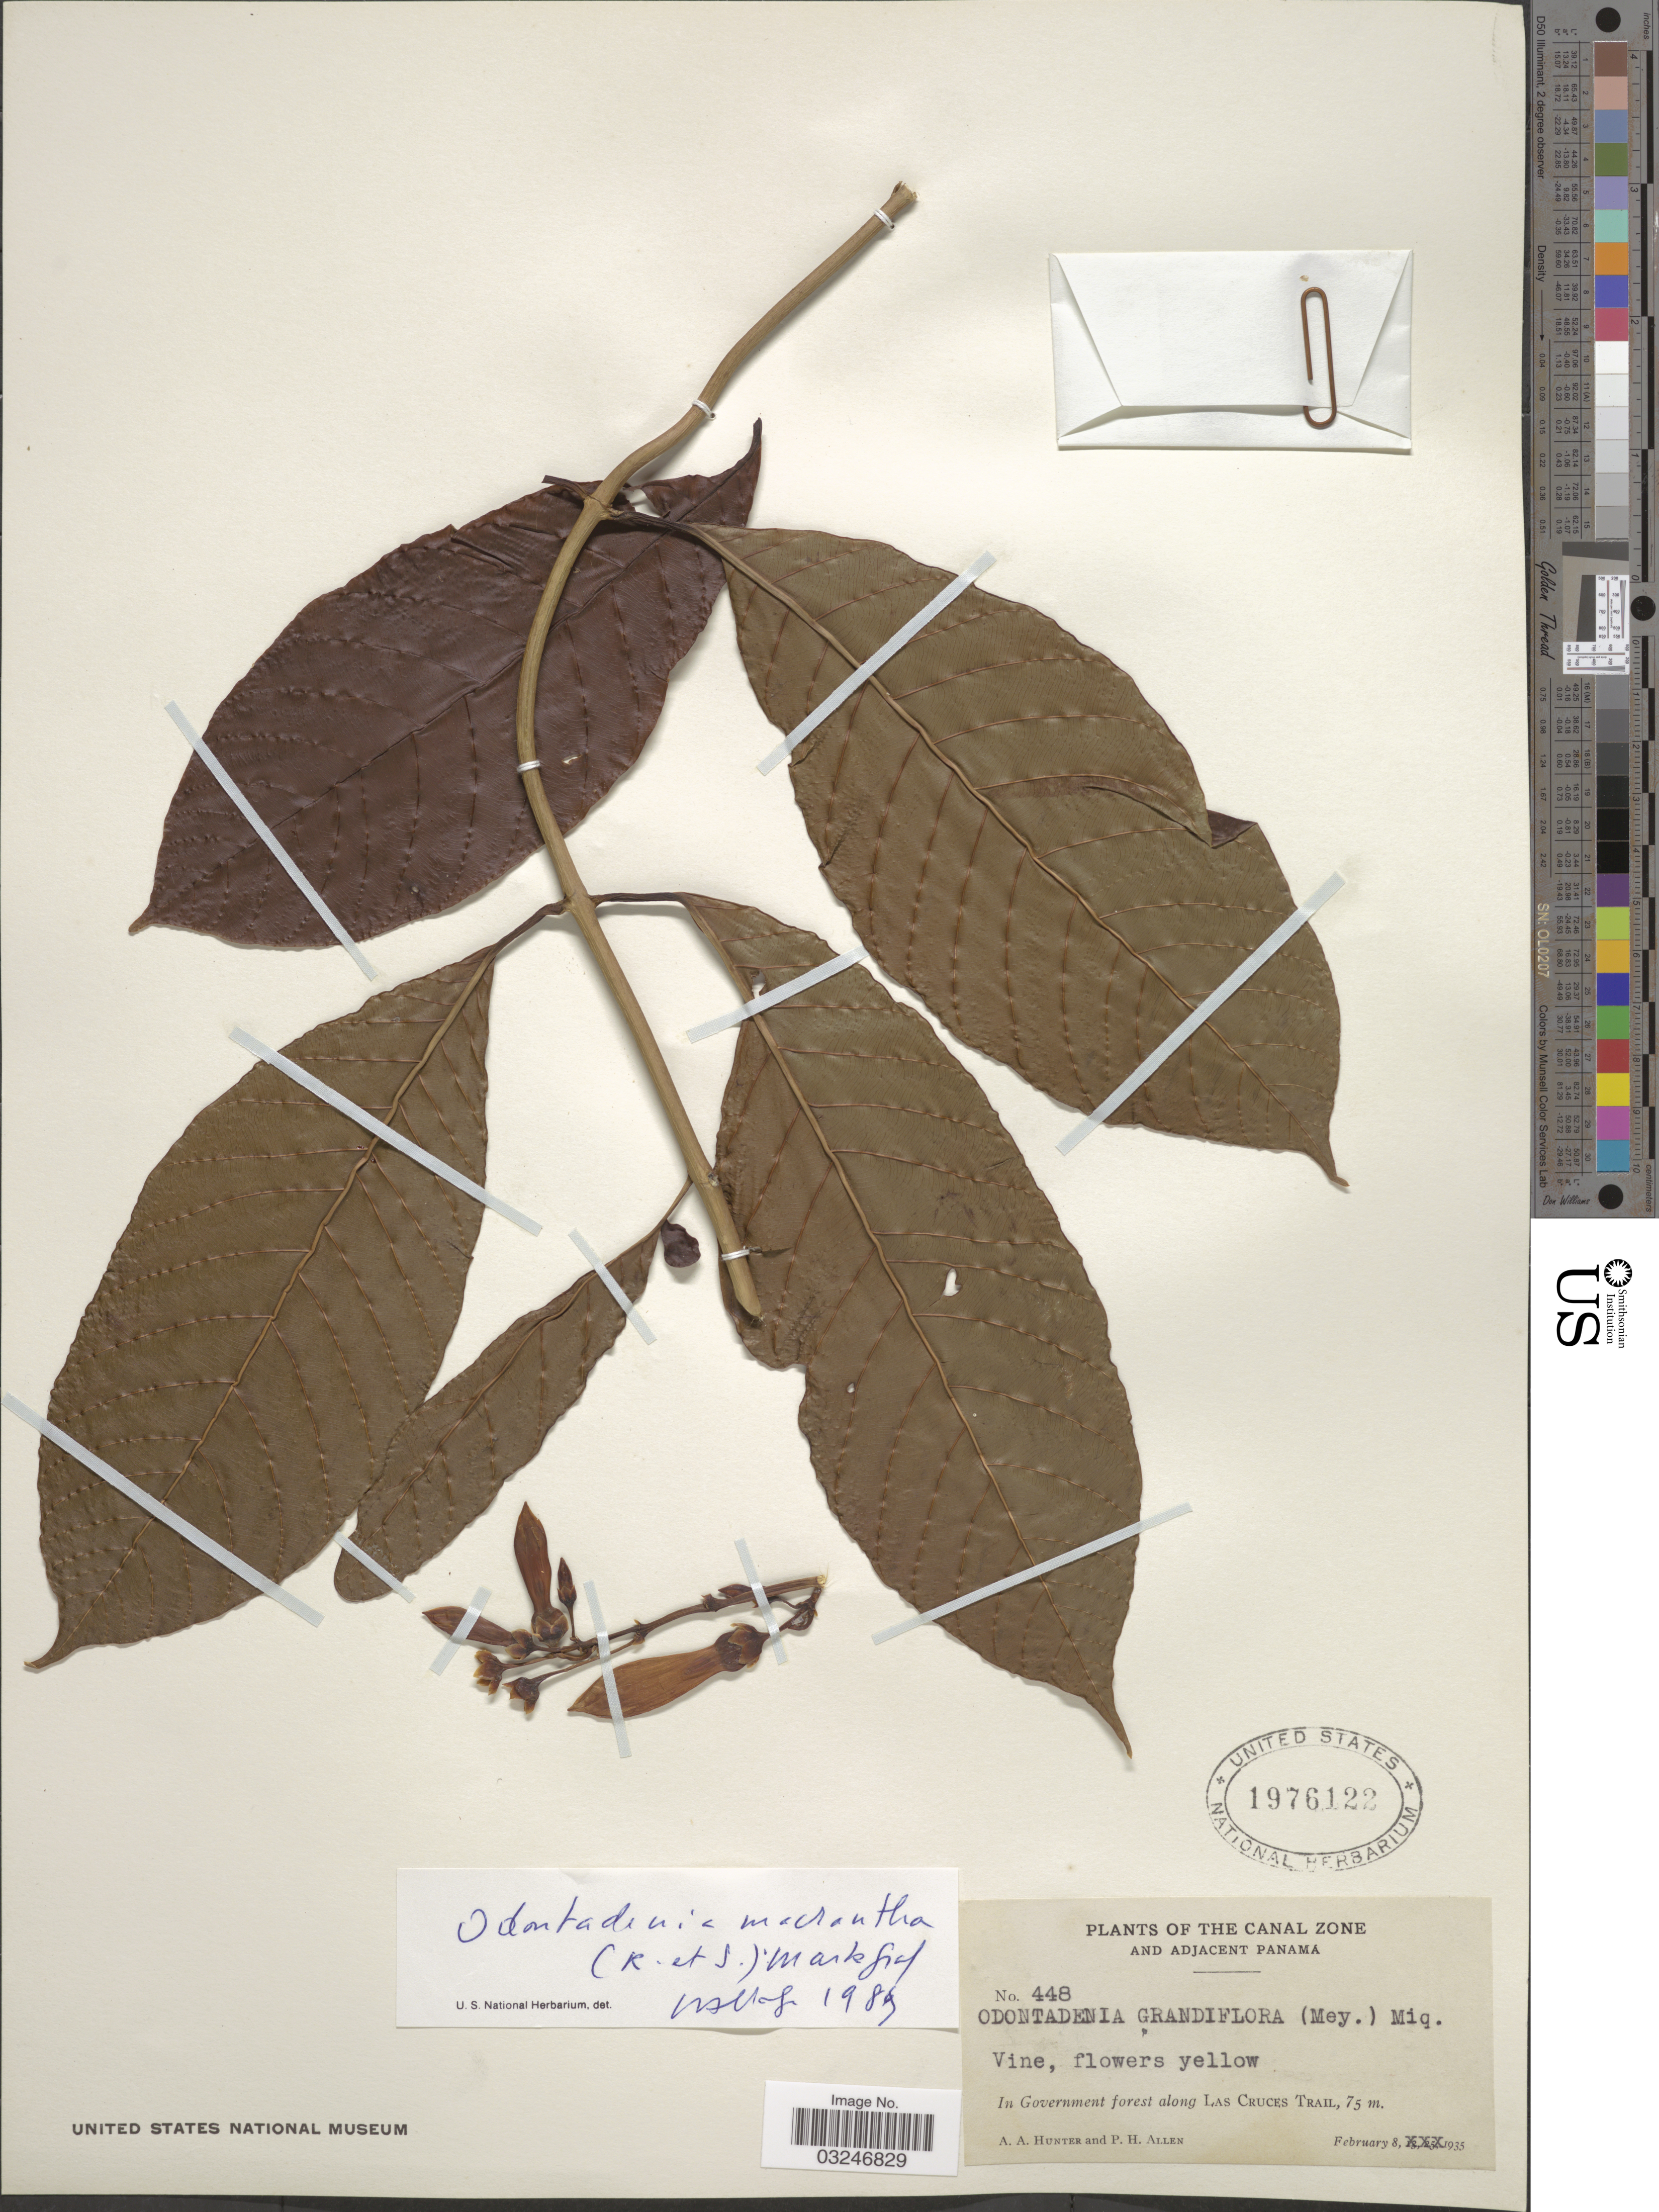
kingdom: Plantae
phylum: Tracheophyta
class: Magnoliopsida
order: Gentianales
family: Apocynaceae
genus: Odontadenia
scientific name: Odontadenia macrantha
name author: (Roem. & Schult.) Markgr.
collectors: A. Hunter & P. H. Allen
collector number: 448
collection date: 1935-02-08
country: Panama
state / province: Colón / Panamá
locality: The Canal Zone and adjacent Panamá. In Government forest along Las Cruces Trail.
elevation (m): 75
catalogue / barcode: US 1976122